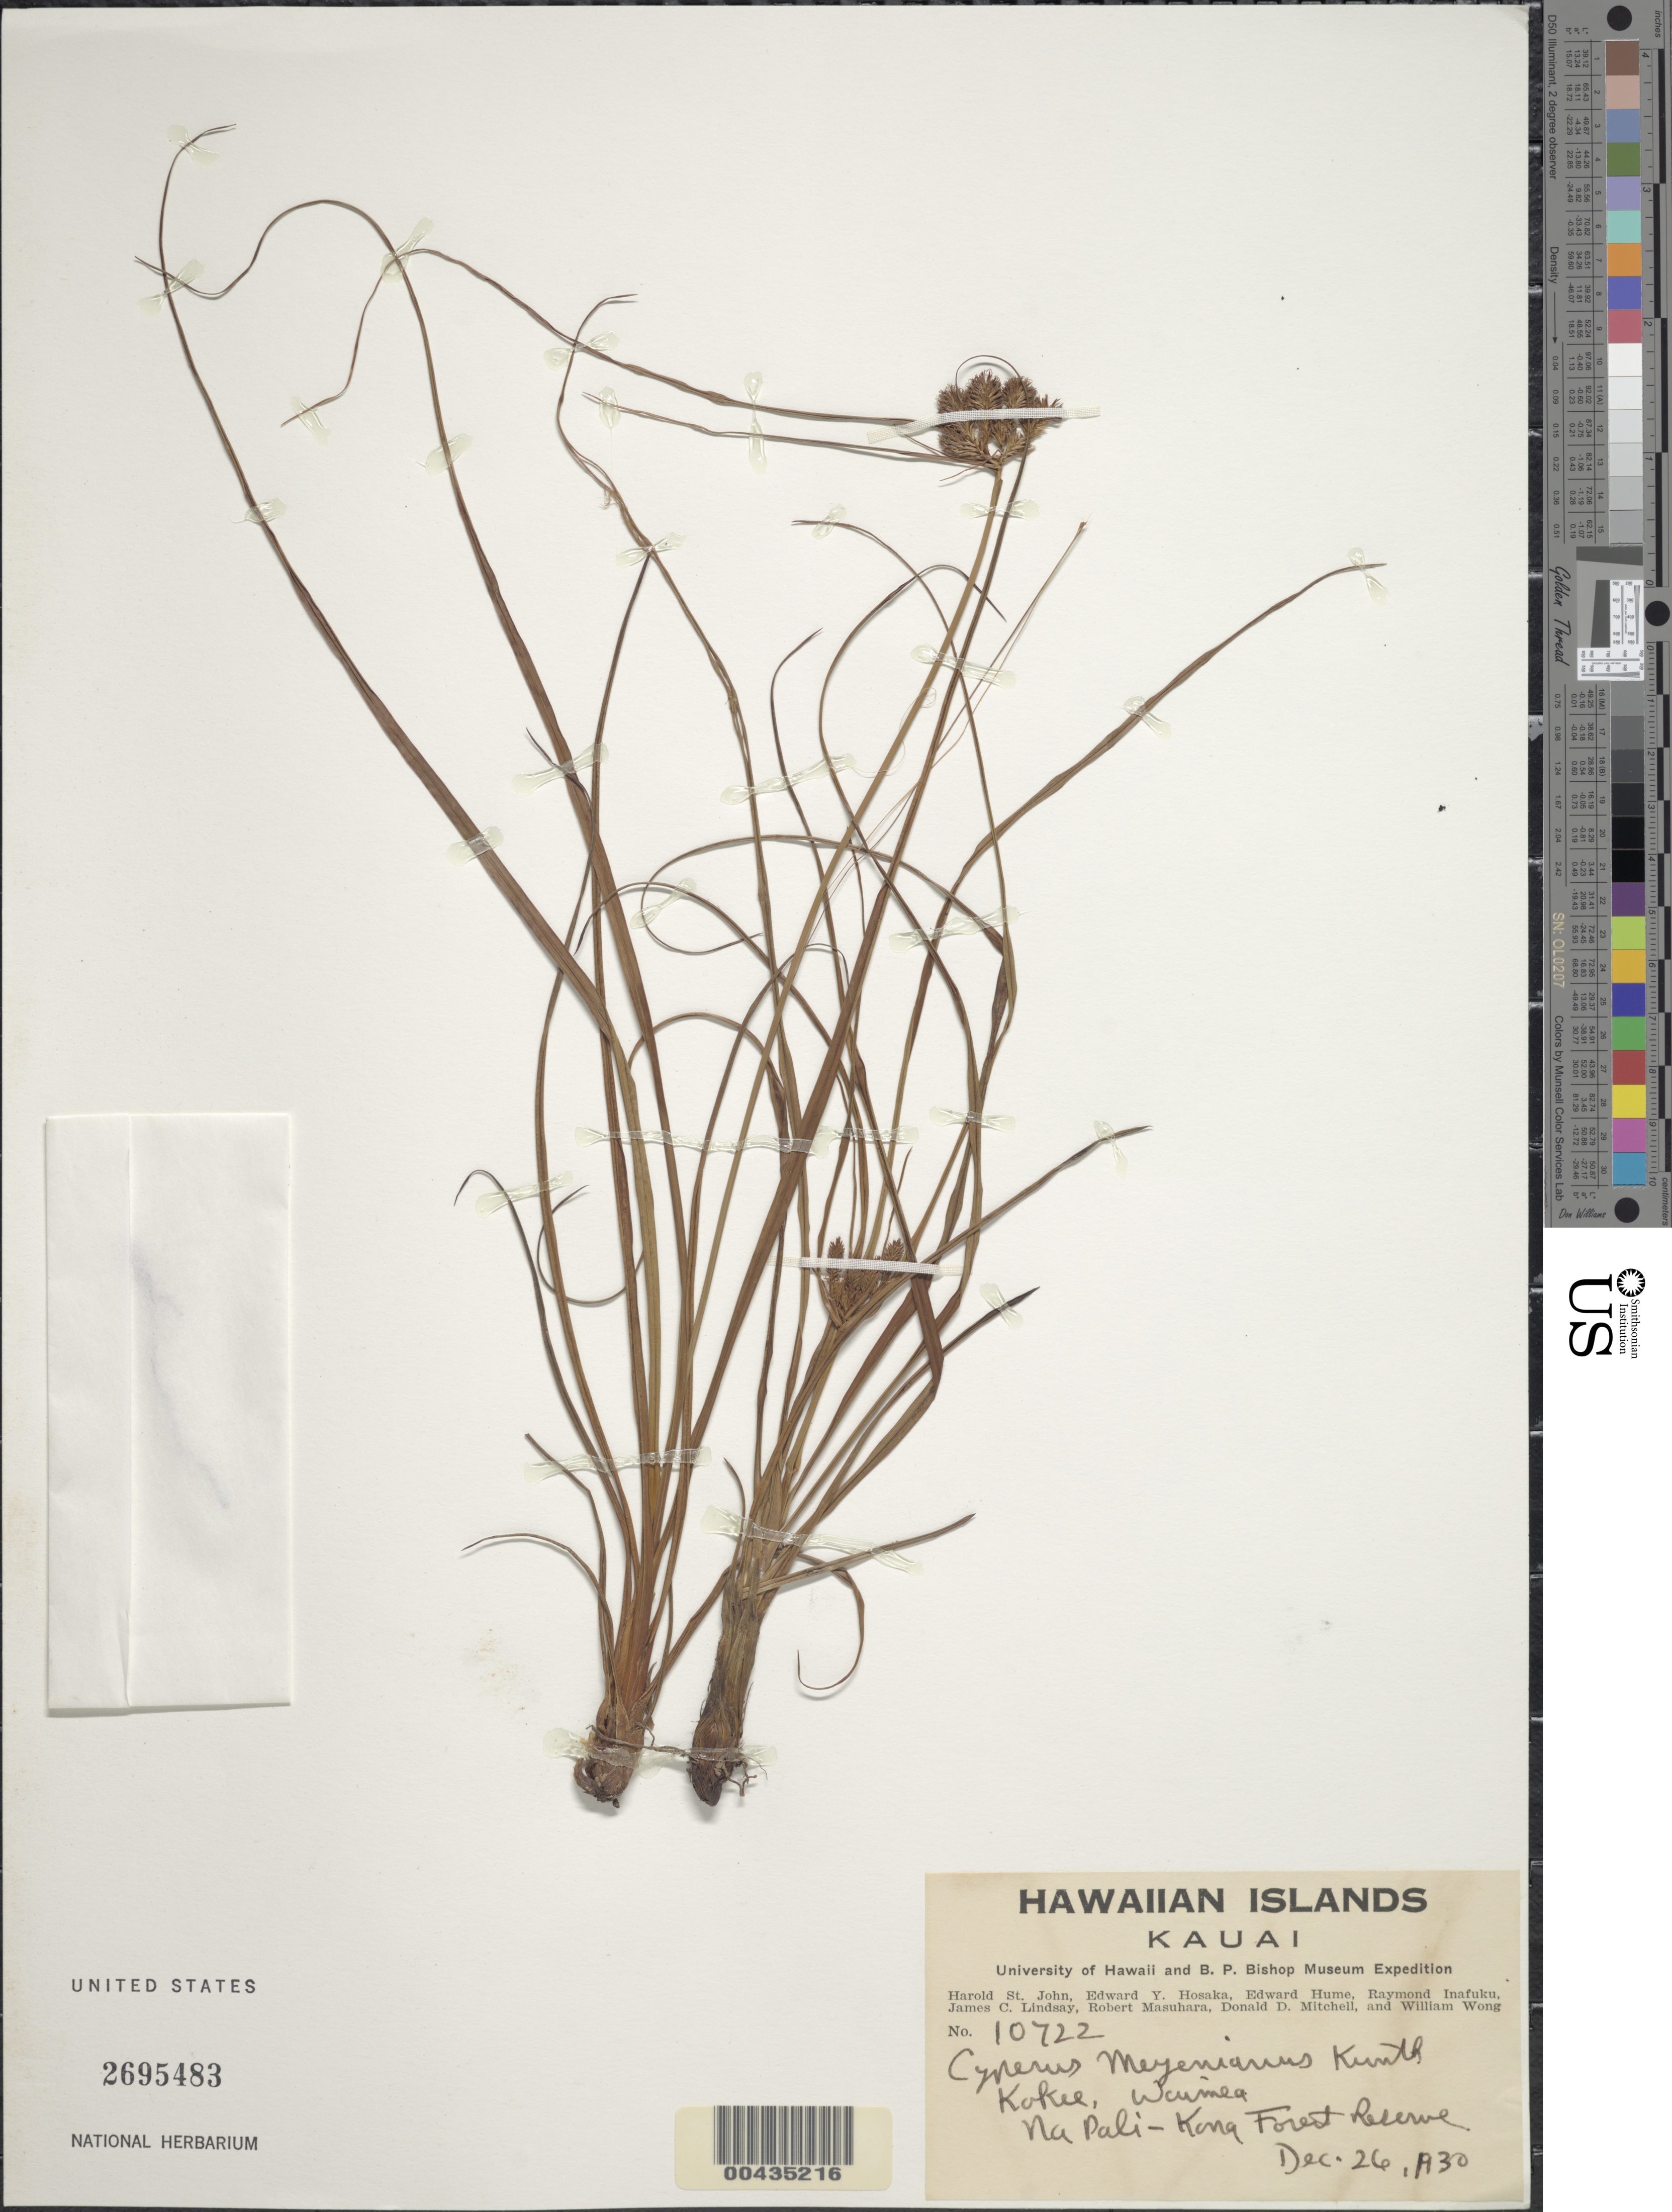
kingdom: Plantae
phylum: Tracheophyta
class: Liliopsida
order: Poales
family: Cyperaceae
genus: Cyperus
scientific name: Cyperus phleoides var. hawaiiensis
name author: (H. Mann) Kük.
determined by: Strong, Mark T., (BOT), Smithsonian Institution - National Museum of Natural History (UNITED STATES)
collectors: H. St. John, E. Y. Hosaka, E. Hume & R. Inafuku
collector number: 10722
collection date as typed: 26 Dec 1932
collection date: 1932-12-26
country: United States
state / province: Hawaii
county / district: Kauai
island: Kaua'i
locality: Kokee, Waimea, Na Pali-Kona Forest Reserve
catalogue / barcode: US 2695483